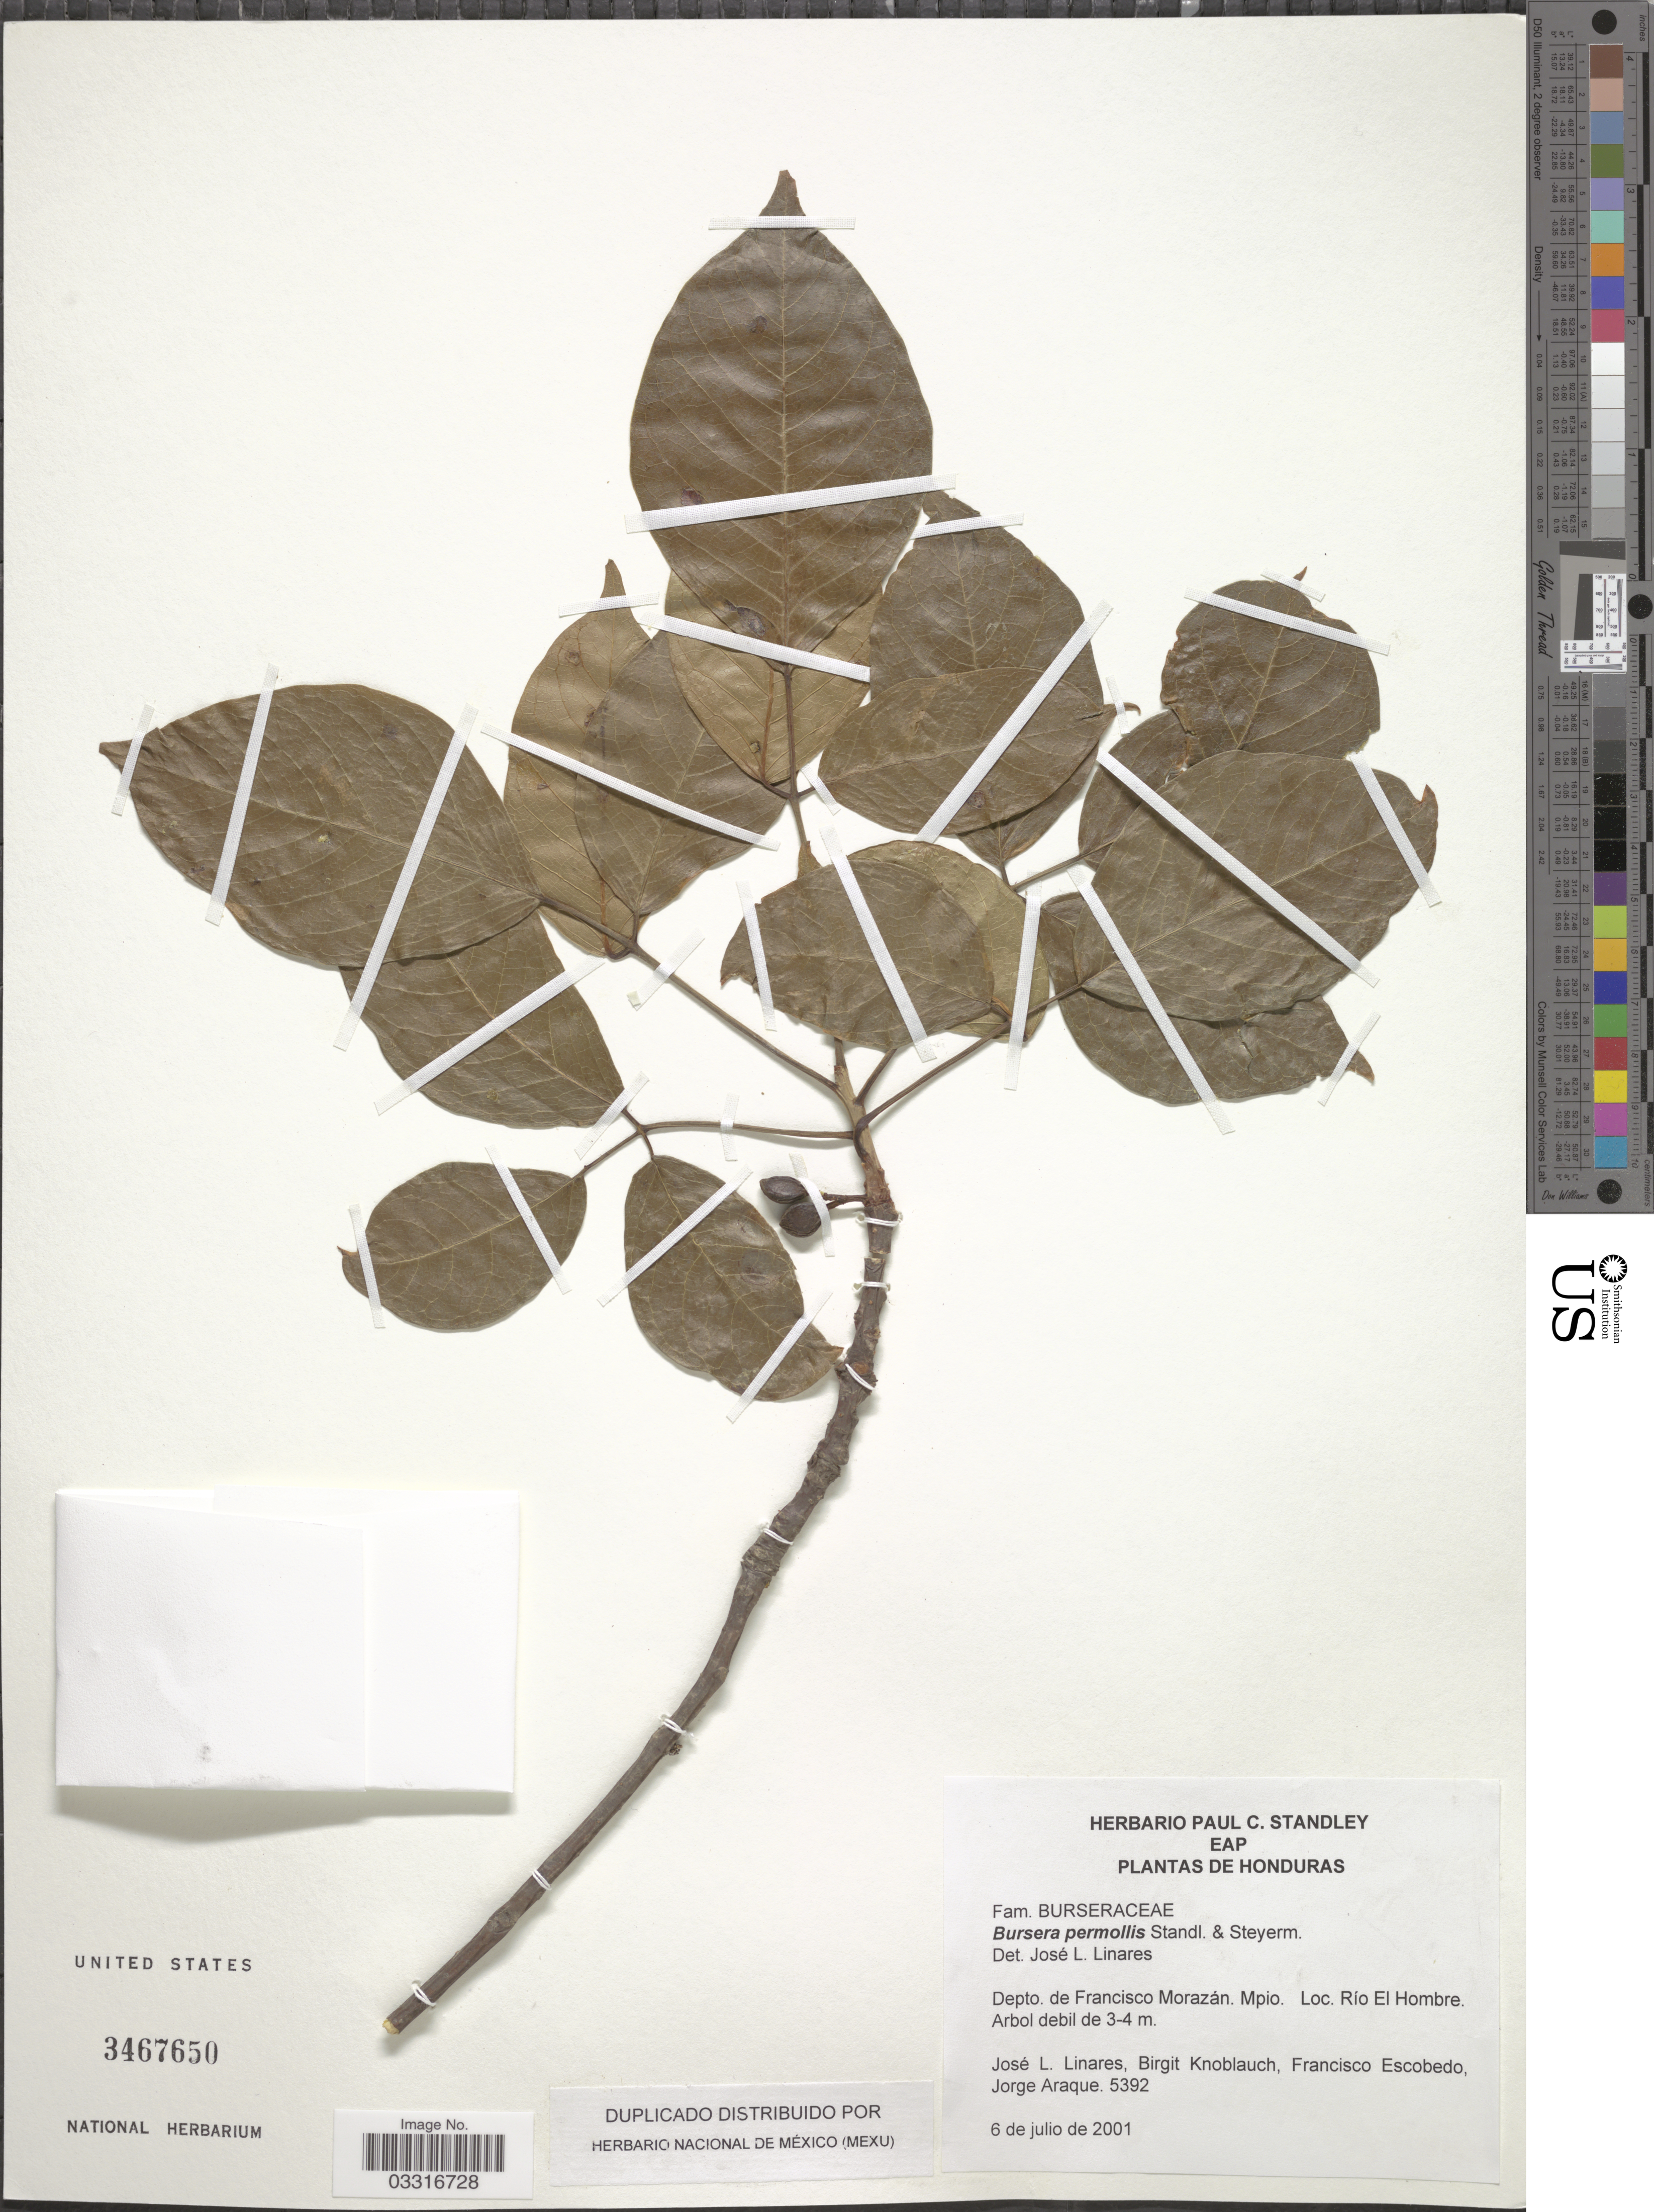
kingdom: Plantae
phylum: Tracheophyta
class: Magnoliopsida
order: Sapindales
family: Burseraceae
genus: Bursera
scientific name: Bursera permollis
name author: Standl. & Steyerm.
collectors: J. Linares, B. Knoblauch, F. Escobedo & J. Araque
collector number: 5392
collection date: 2001-07-06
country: Honduras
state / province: Fco. Morazán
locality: Depto. de Francisco Morazán. Mpio. Loc. Río El Hombre.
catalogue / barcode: US 3467650